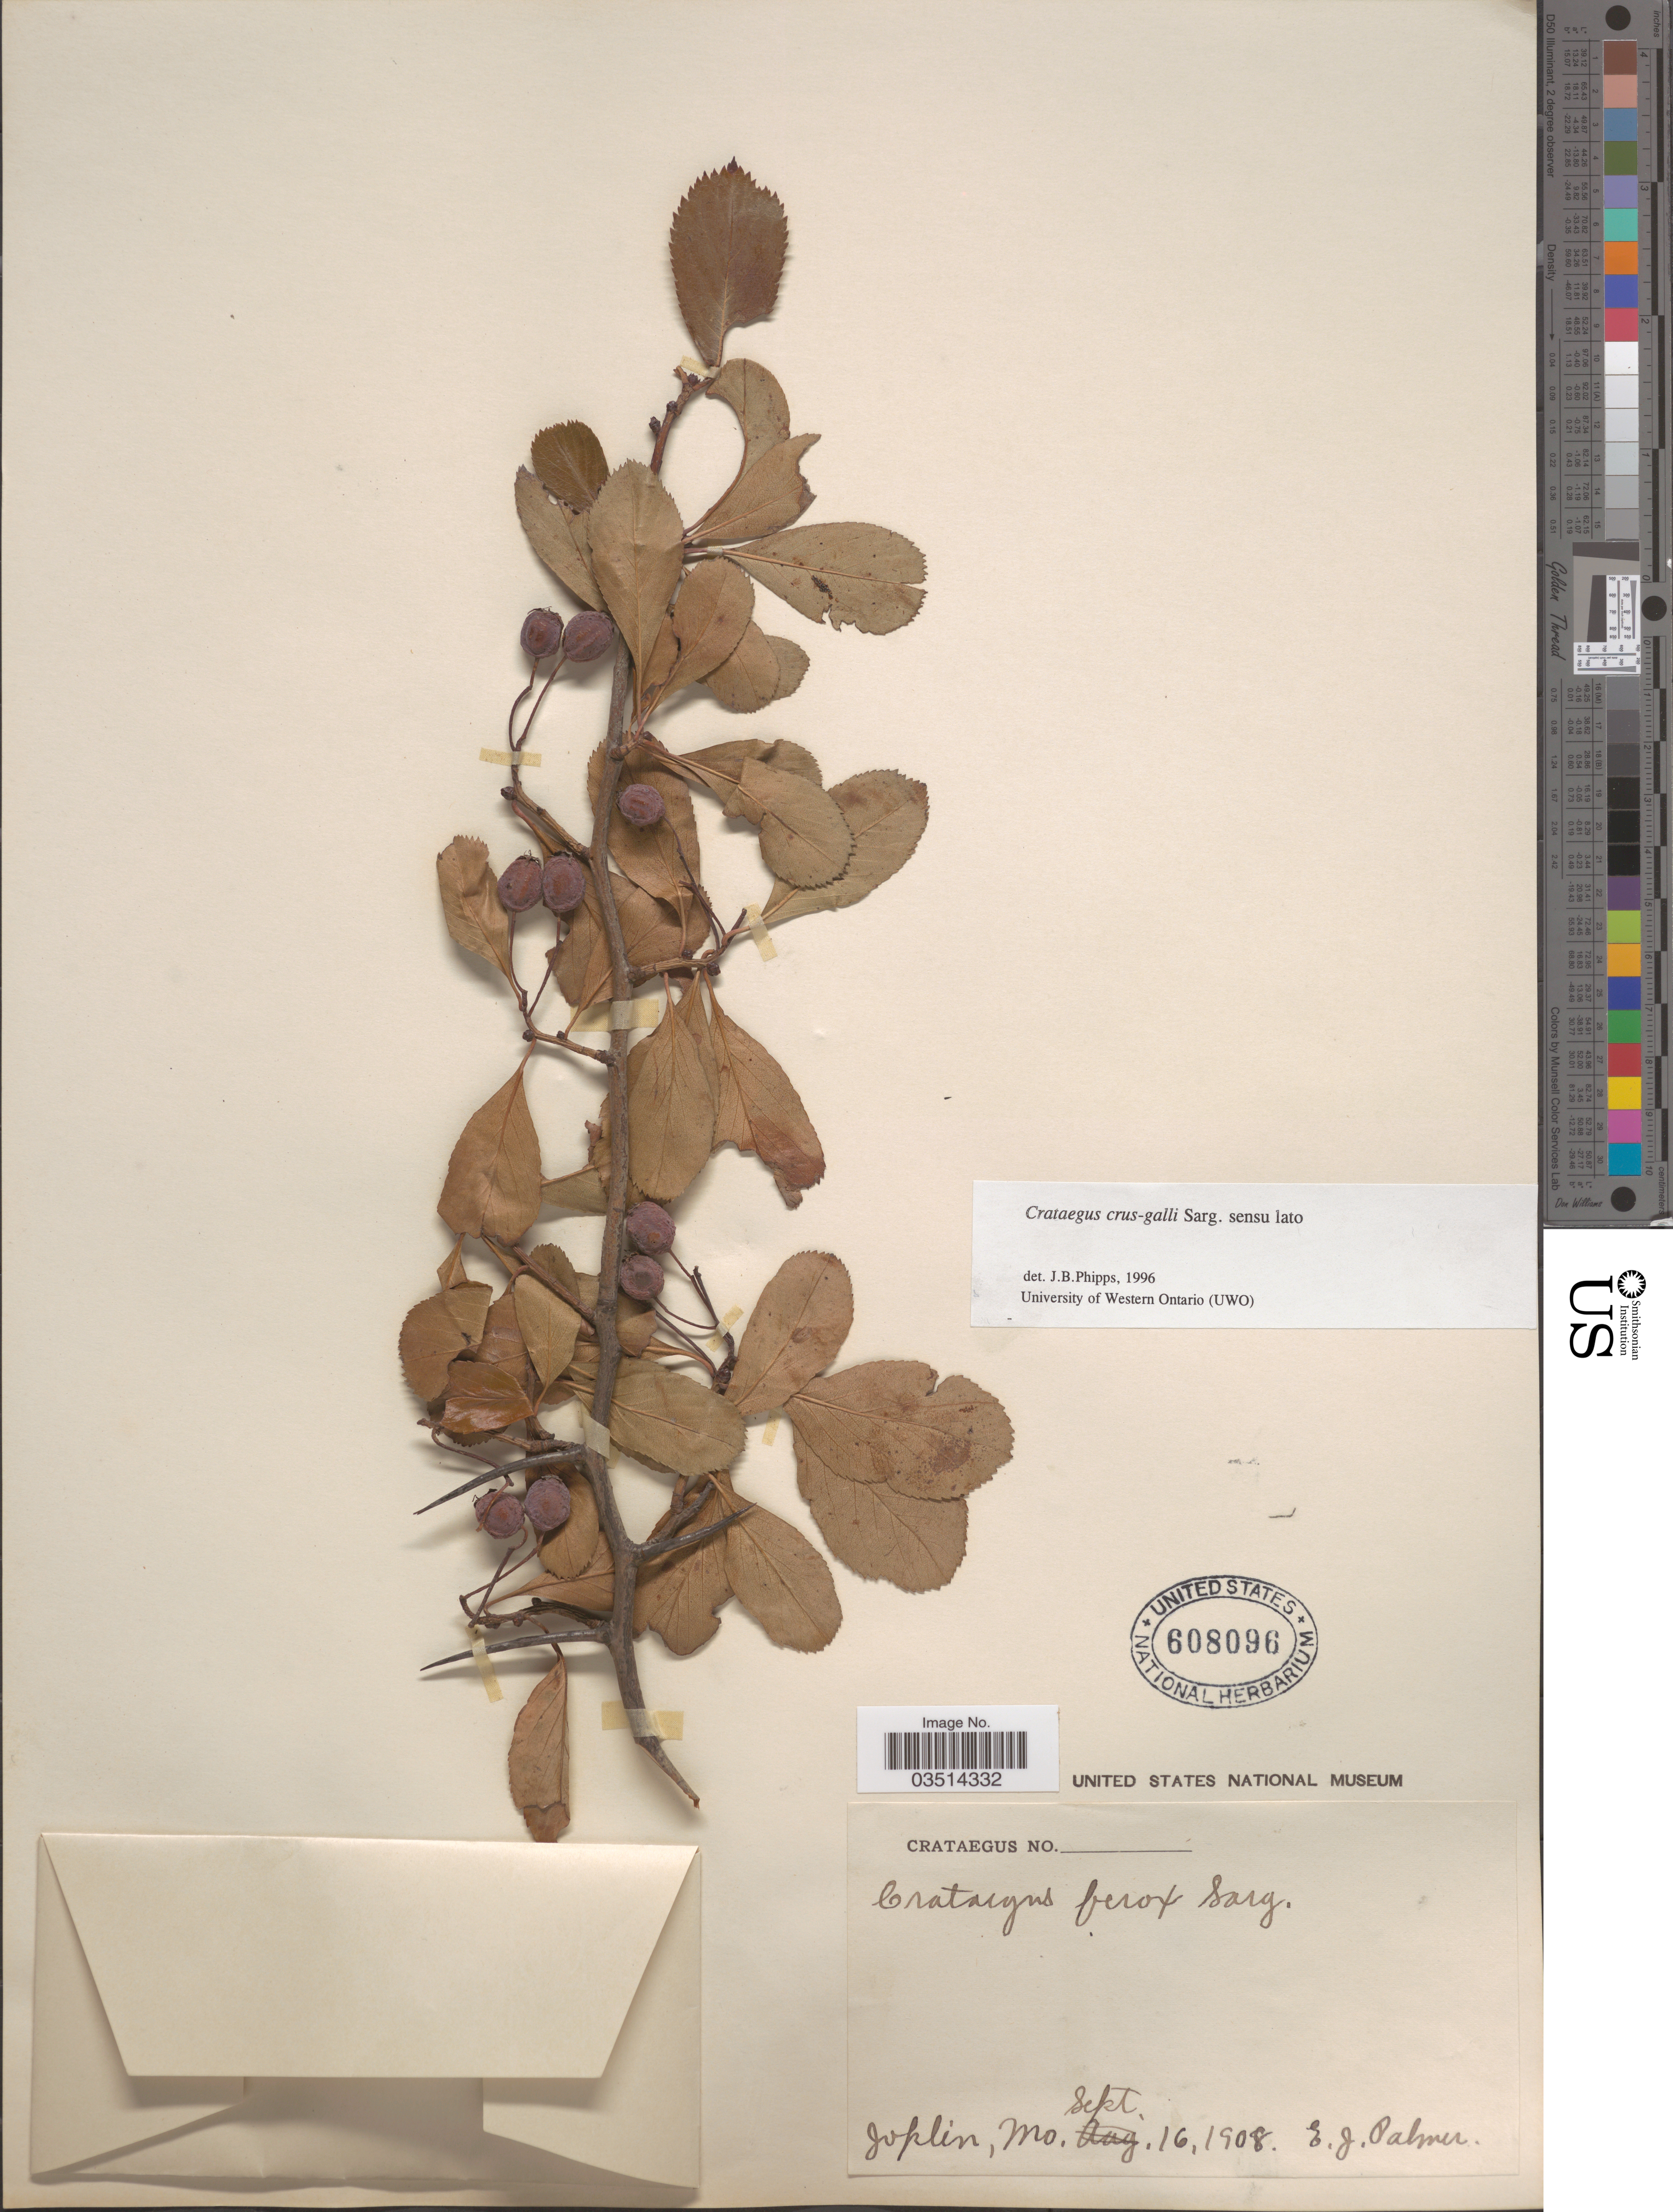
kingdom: Plantae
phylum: Tracheophyta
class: Magnoliopsida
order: Rosales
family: Rosaceae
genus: Crataegus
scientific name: Crataegus crus-galli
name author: L.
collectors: E. J. Palmer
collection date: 1908-09-16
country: United States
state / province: Missouri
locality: Joplin.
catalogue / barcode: US 608096